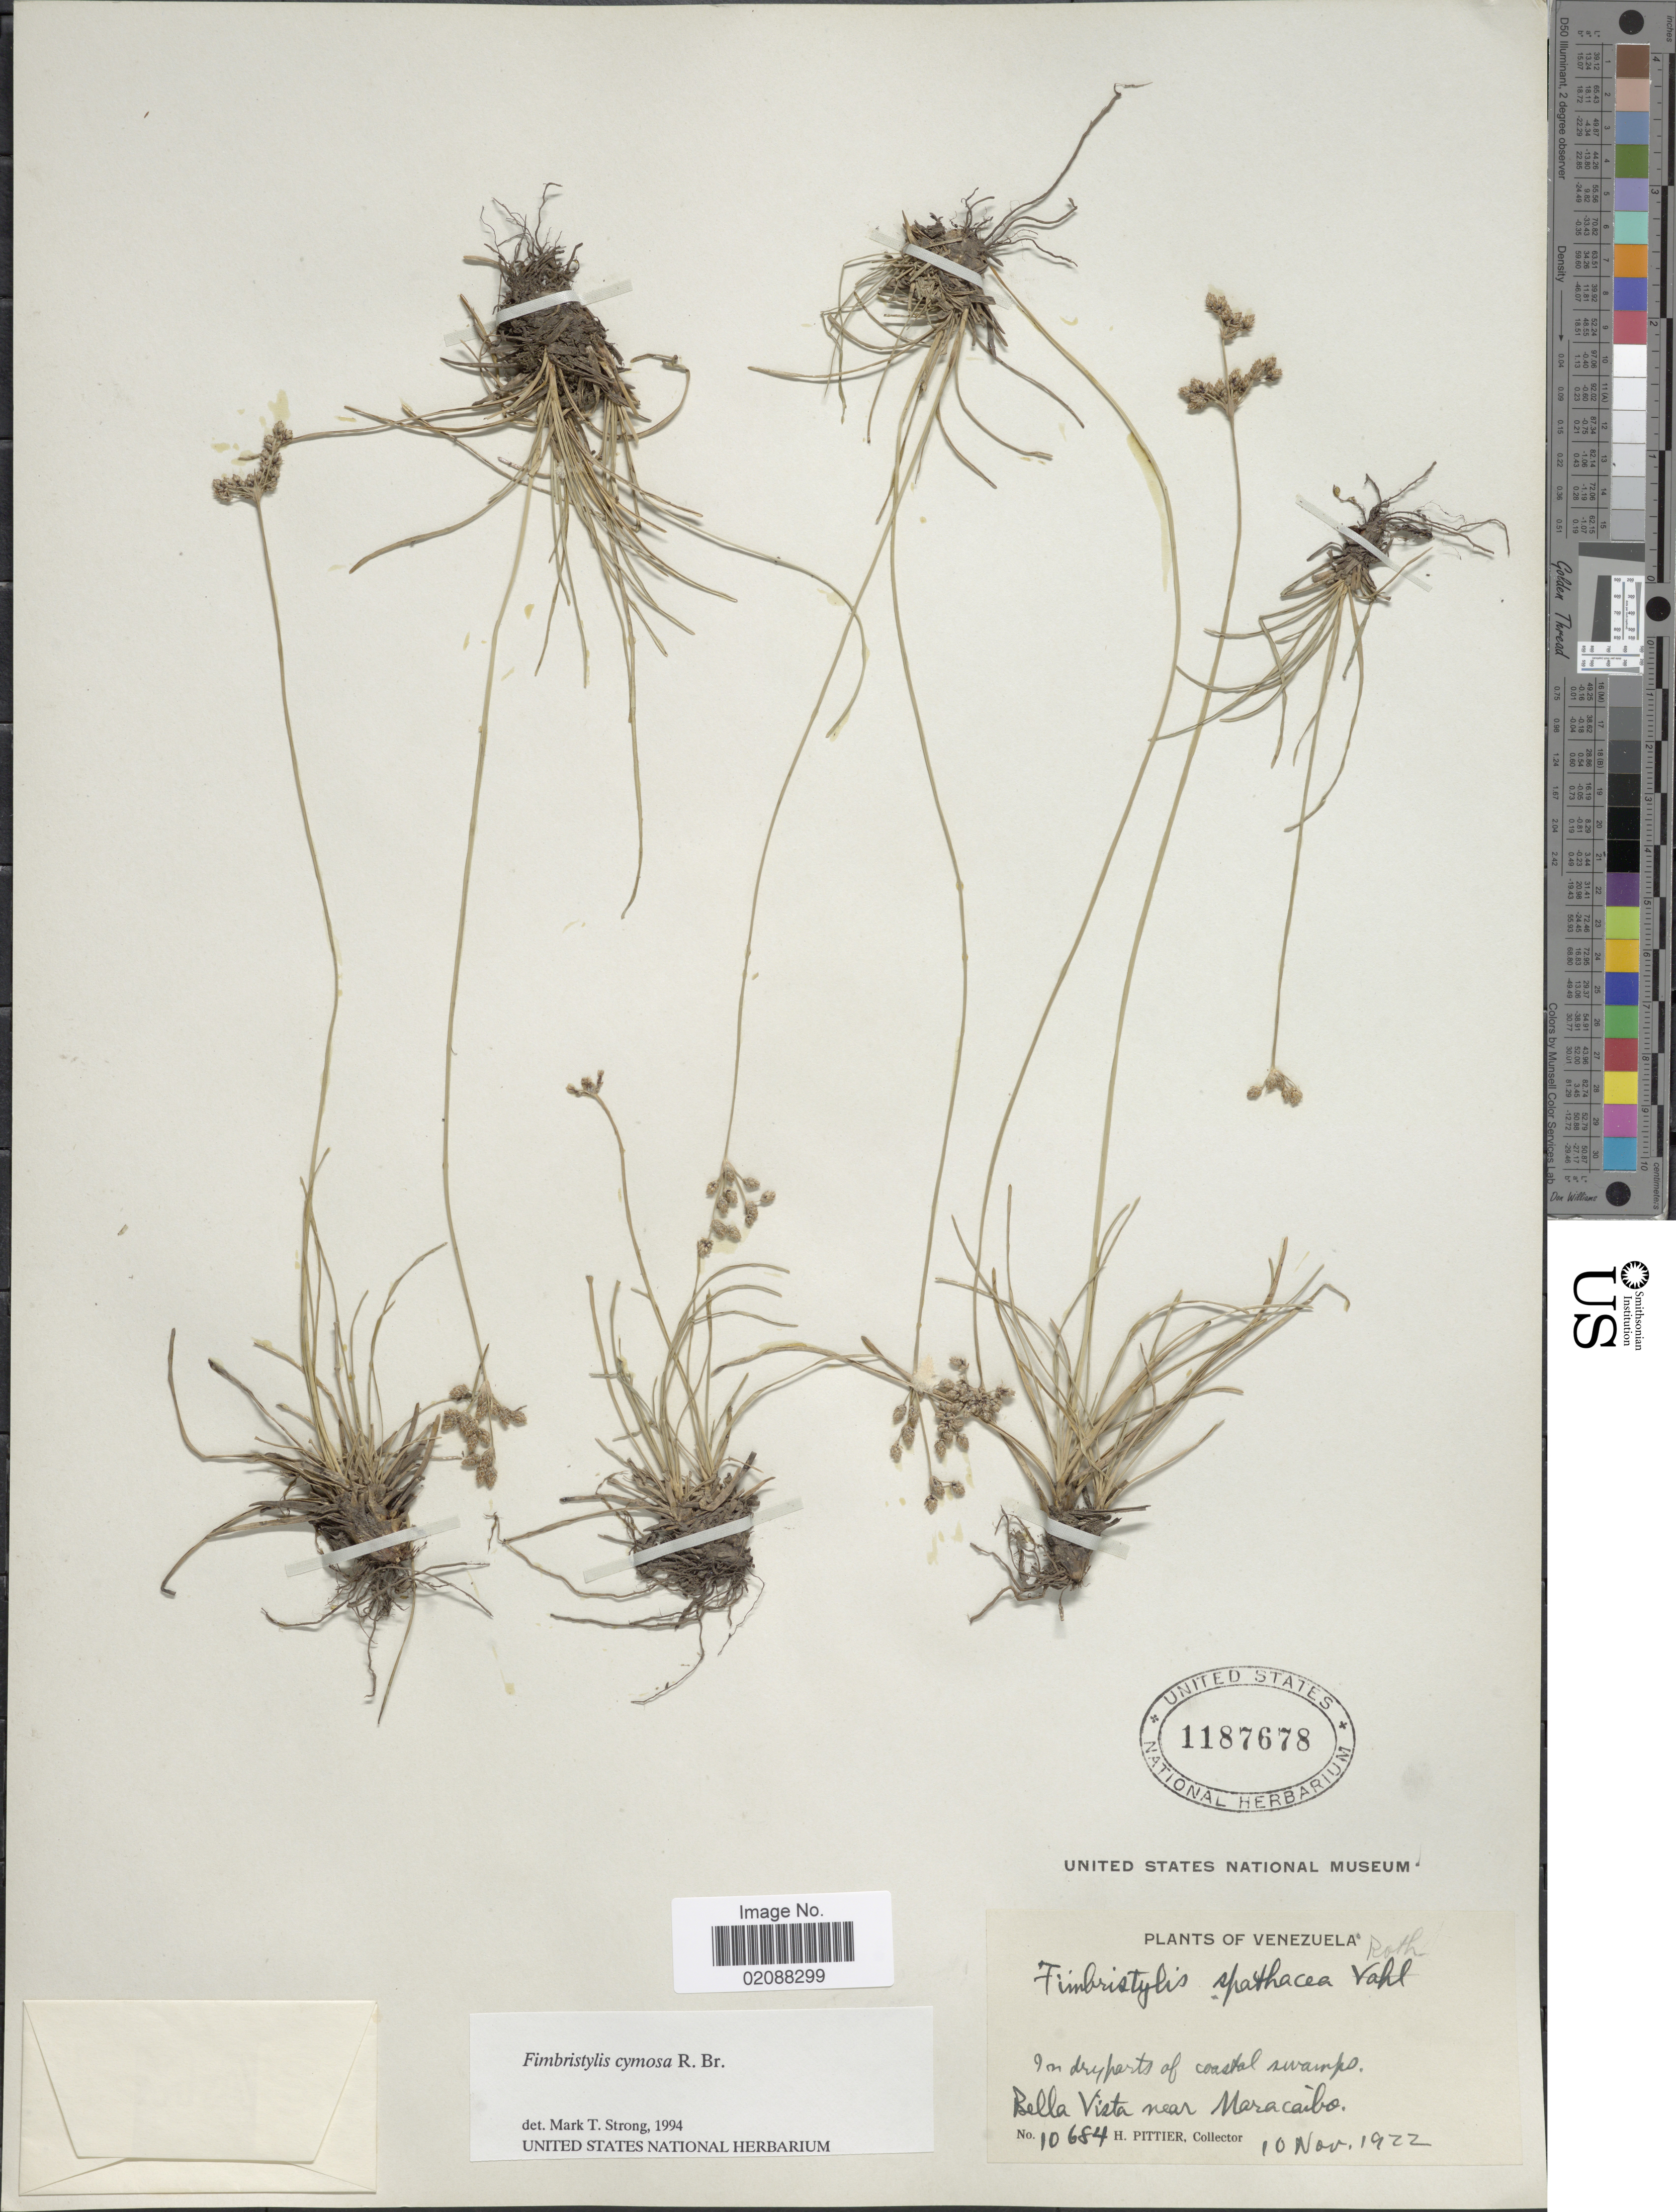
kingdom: Plantae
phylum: Tracheophyta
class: Liliopsida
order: Poales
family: Cyperaceae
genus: Fimbristylis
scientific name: Fimbristylis cymosa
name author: R. Br.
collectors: H. F. Pittier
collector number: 10684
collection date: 1922-11-10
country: Venezuela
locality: Bella Vista near Maracaiba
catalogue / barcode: US 1187678